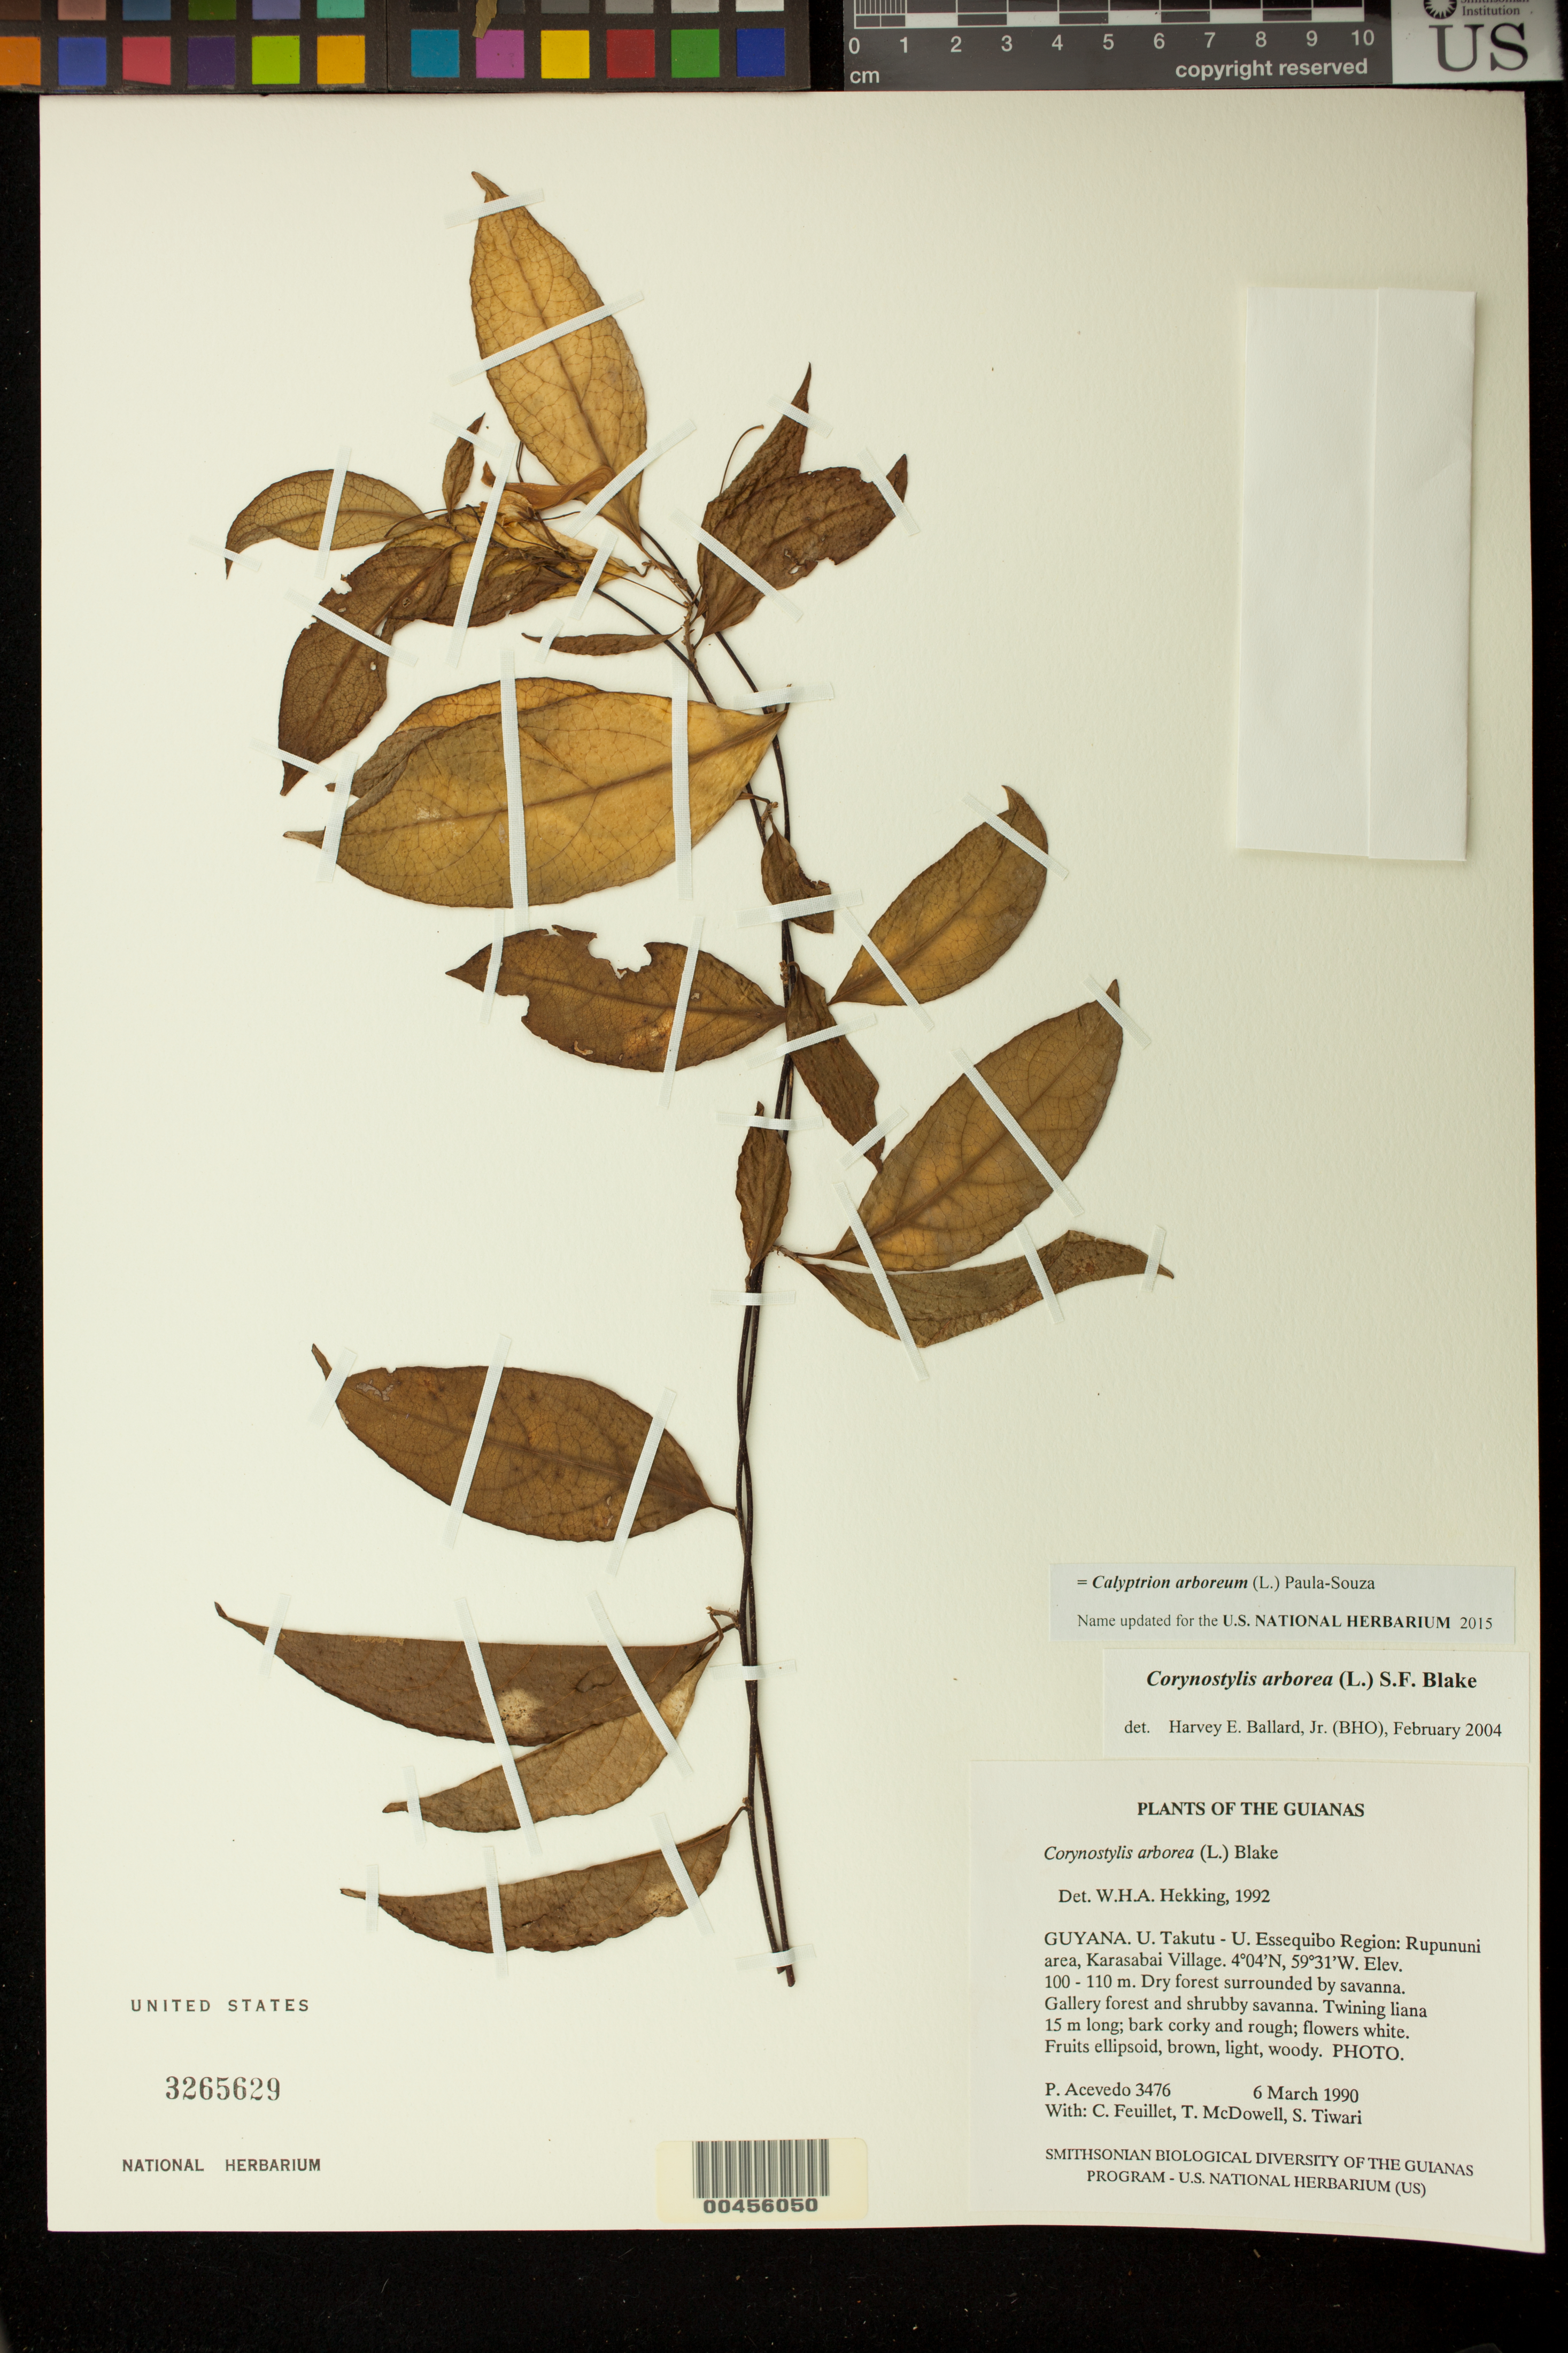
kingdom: Plantae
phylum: Tracheophyta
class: Magnoliopsida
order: Malpighiales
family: Violaceae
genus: Calyptrion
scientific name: Calyptrion arboreum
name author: (L.) Paula-Souza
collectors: P. Acevedo-Rodr., C. Feuillet, T. McDowell & S. Tiwari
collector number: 3476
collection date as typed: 06 Mar 1990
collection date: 1990-03-06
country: Guyana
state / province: U. Takutu-U. Essequibo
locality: Rupununi area, Karasabai Village.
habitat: Dry forest surrounded by savanna. Gallery forest and shrubby savanna.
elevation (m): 100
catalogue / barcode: US 3265629